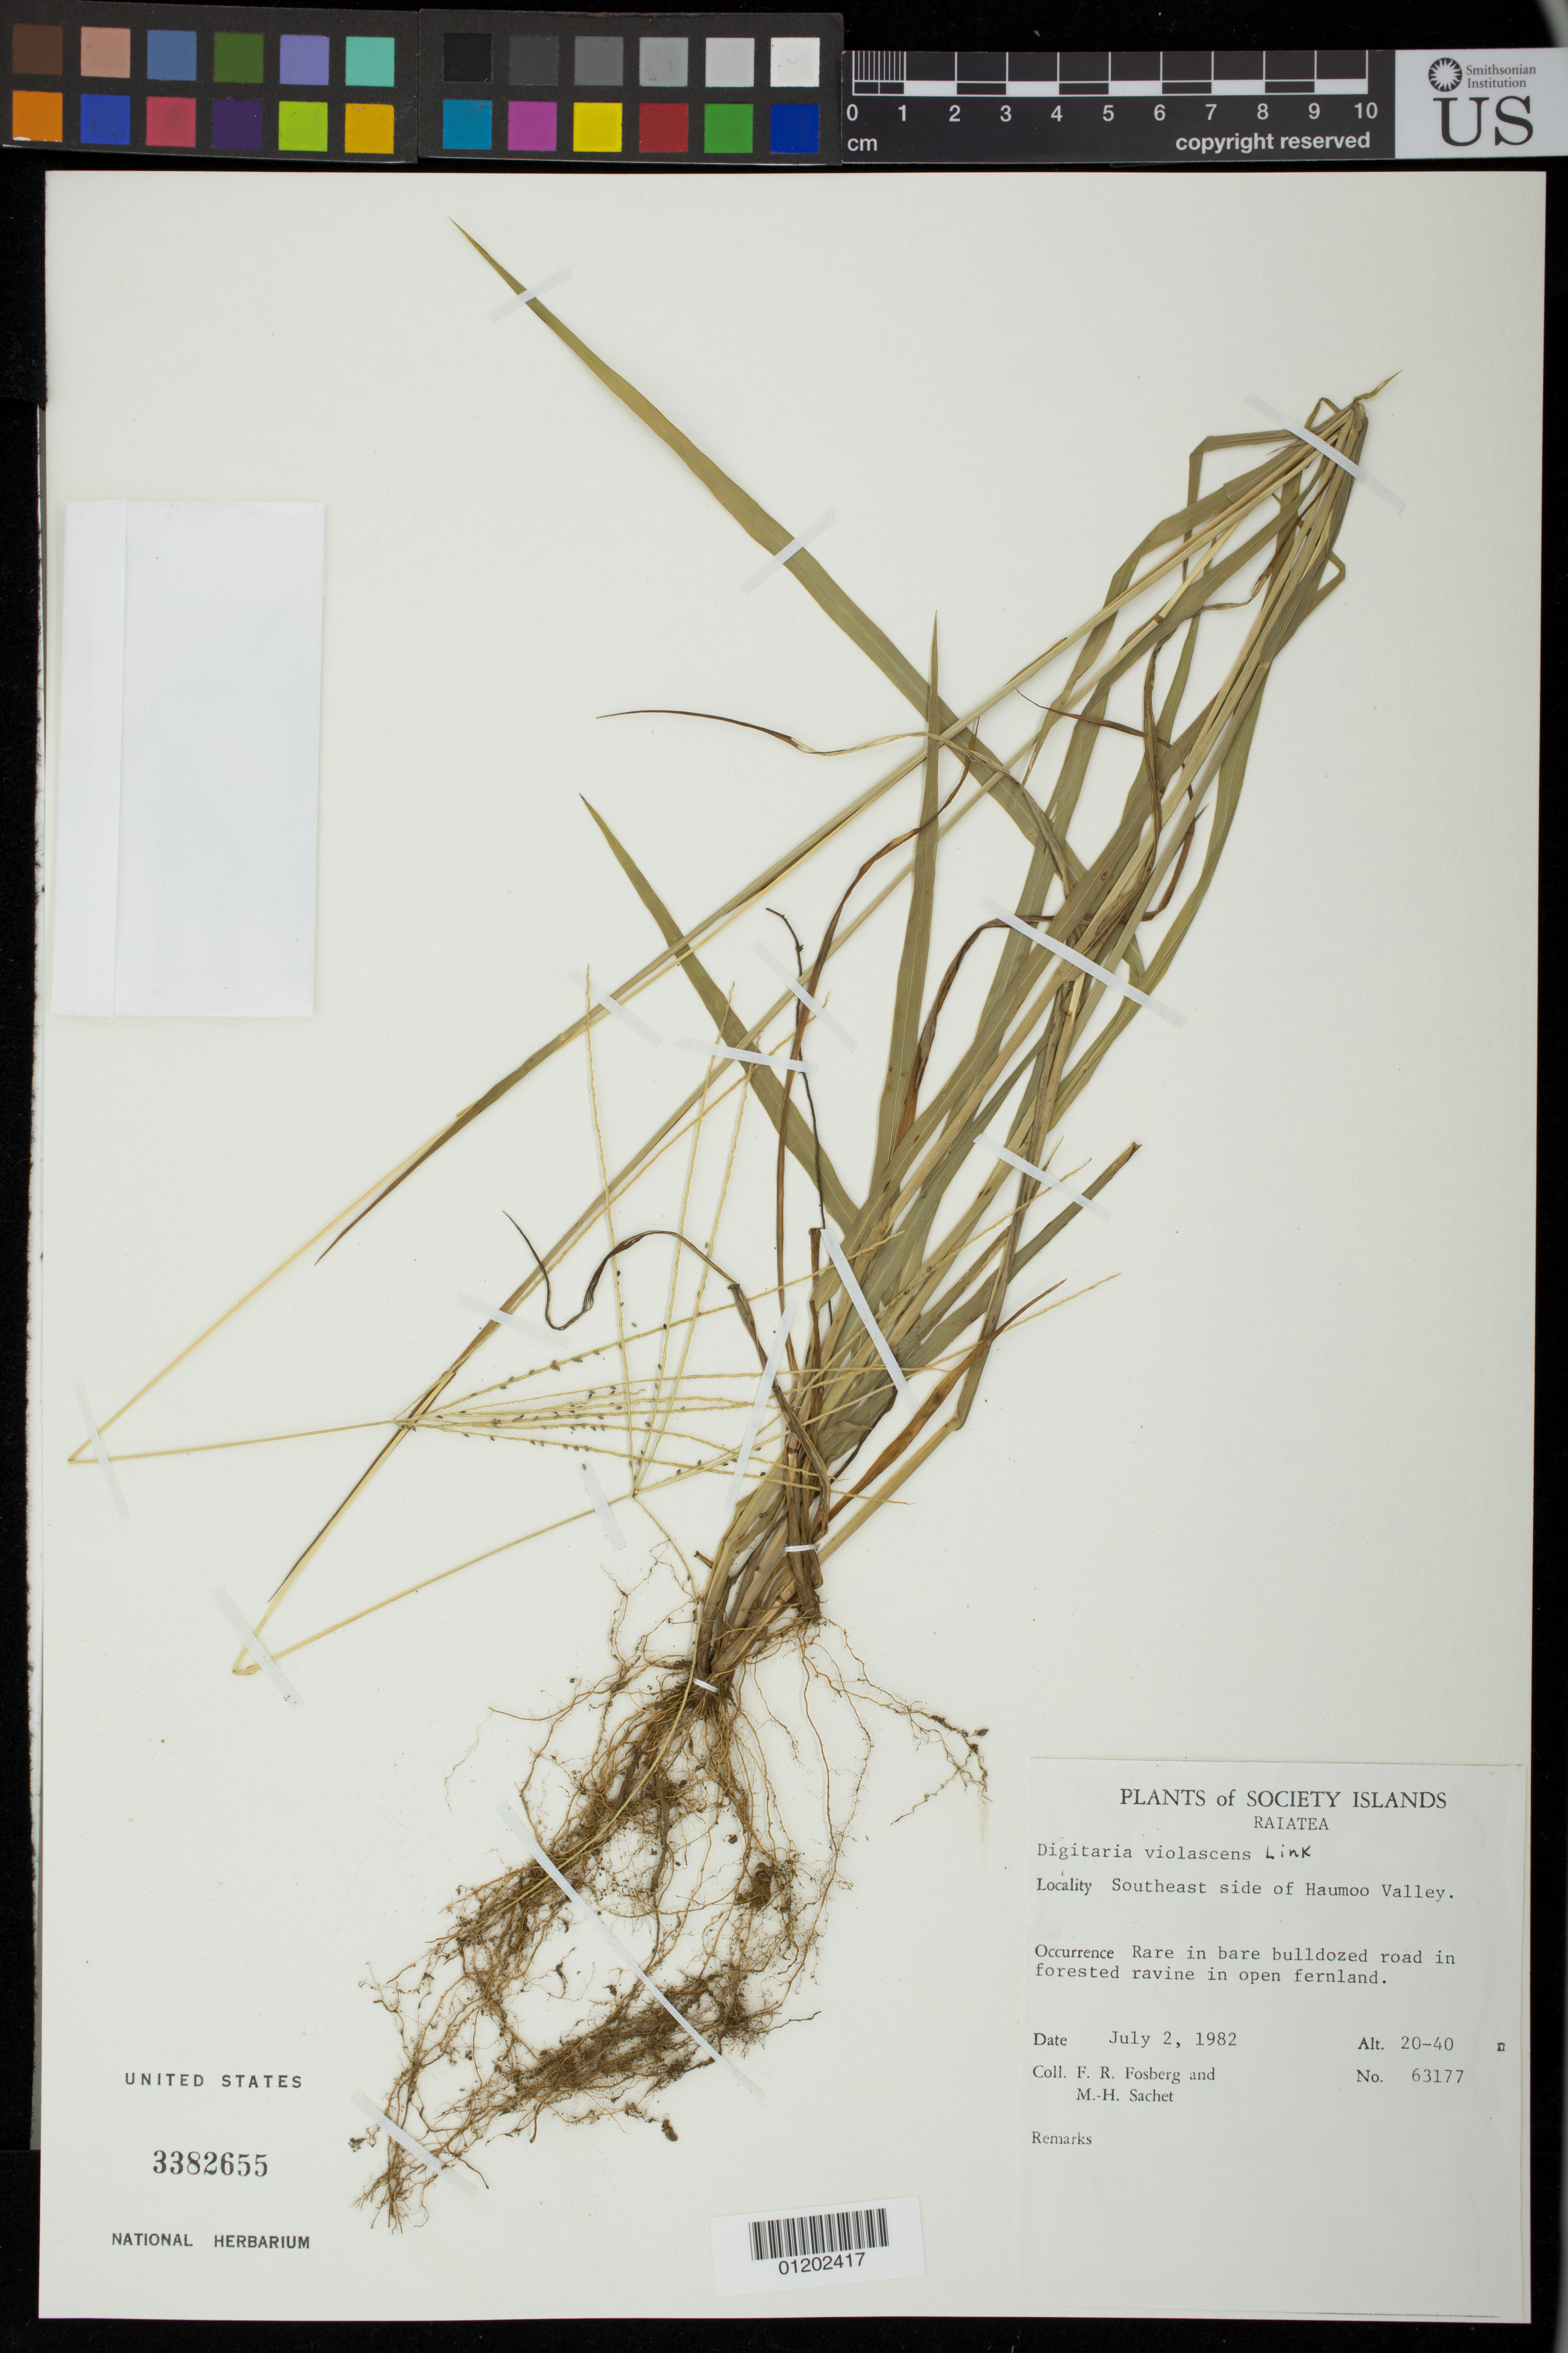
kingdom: Plantae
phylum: Tracheophyta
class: Liliopsida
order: Poales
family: Poaceae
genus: Digitaria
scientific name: Digitaria violascens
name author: Link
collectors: F.R. Fosberg & M.-H. Sachet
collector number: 63177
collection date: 1982-07-02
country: French Polynesia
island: Raiatea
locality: southeast side of Haumoo Valley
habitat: Forested ravine in open fernland.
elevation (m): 20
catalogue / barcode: US 3382655